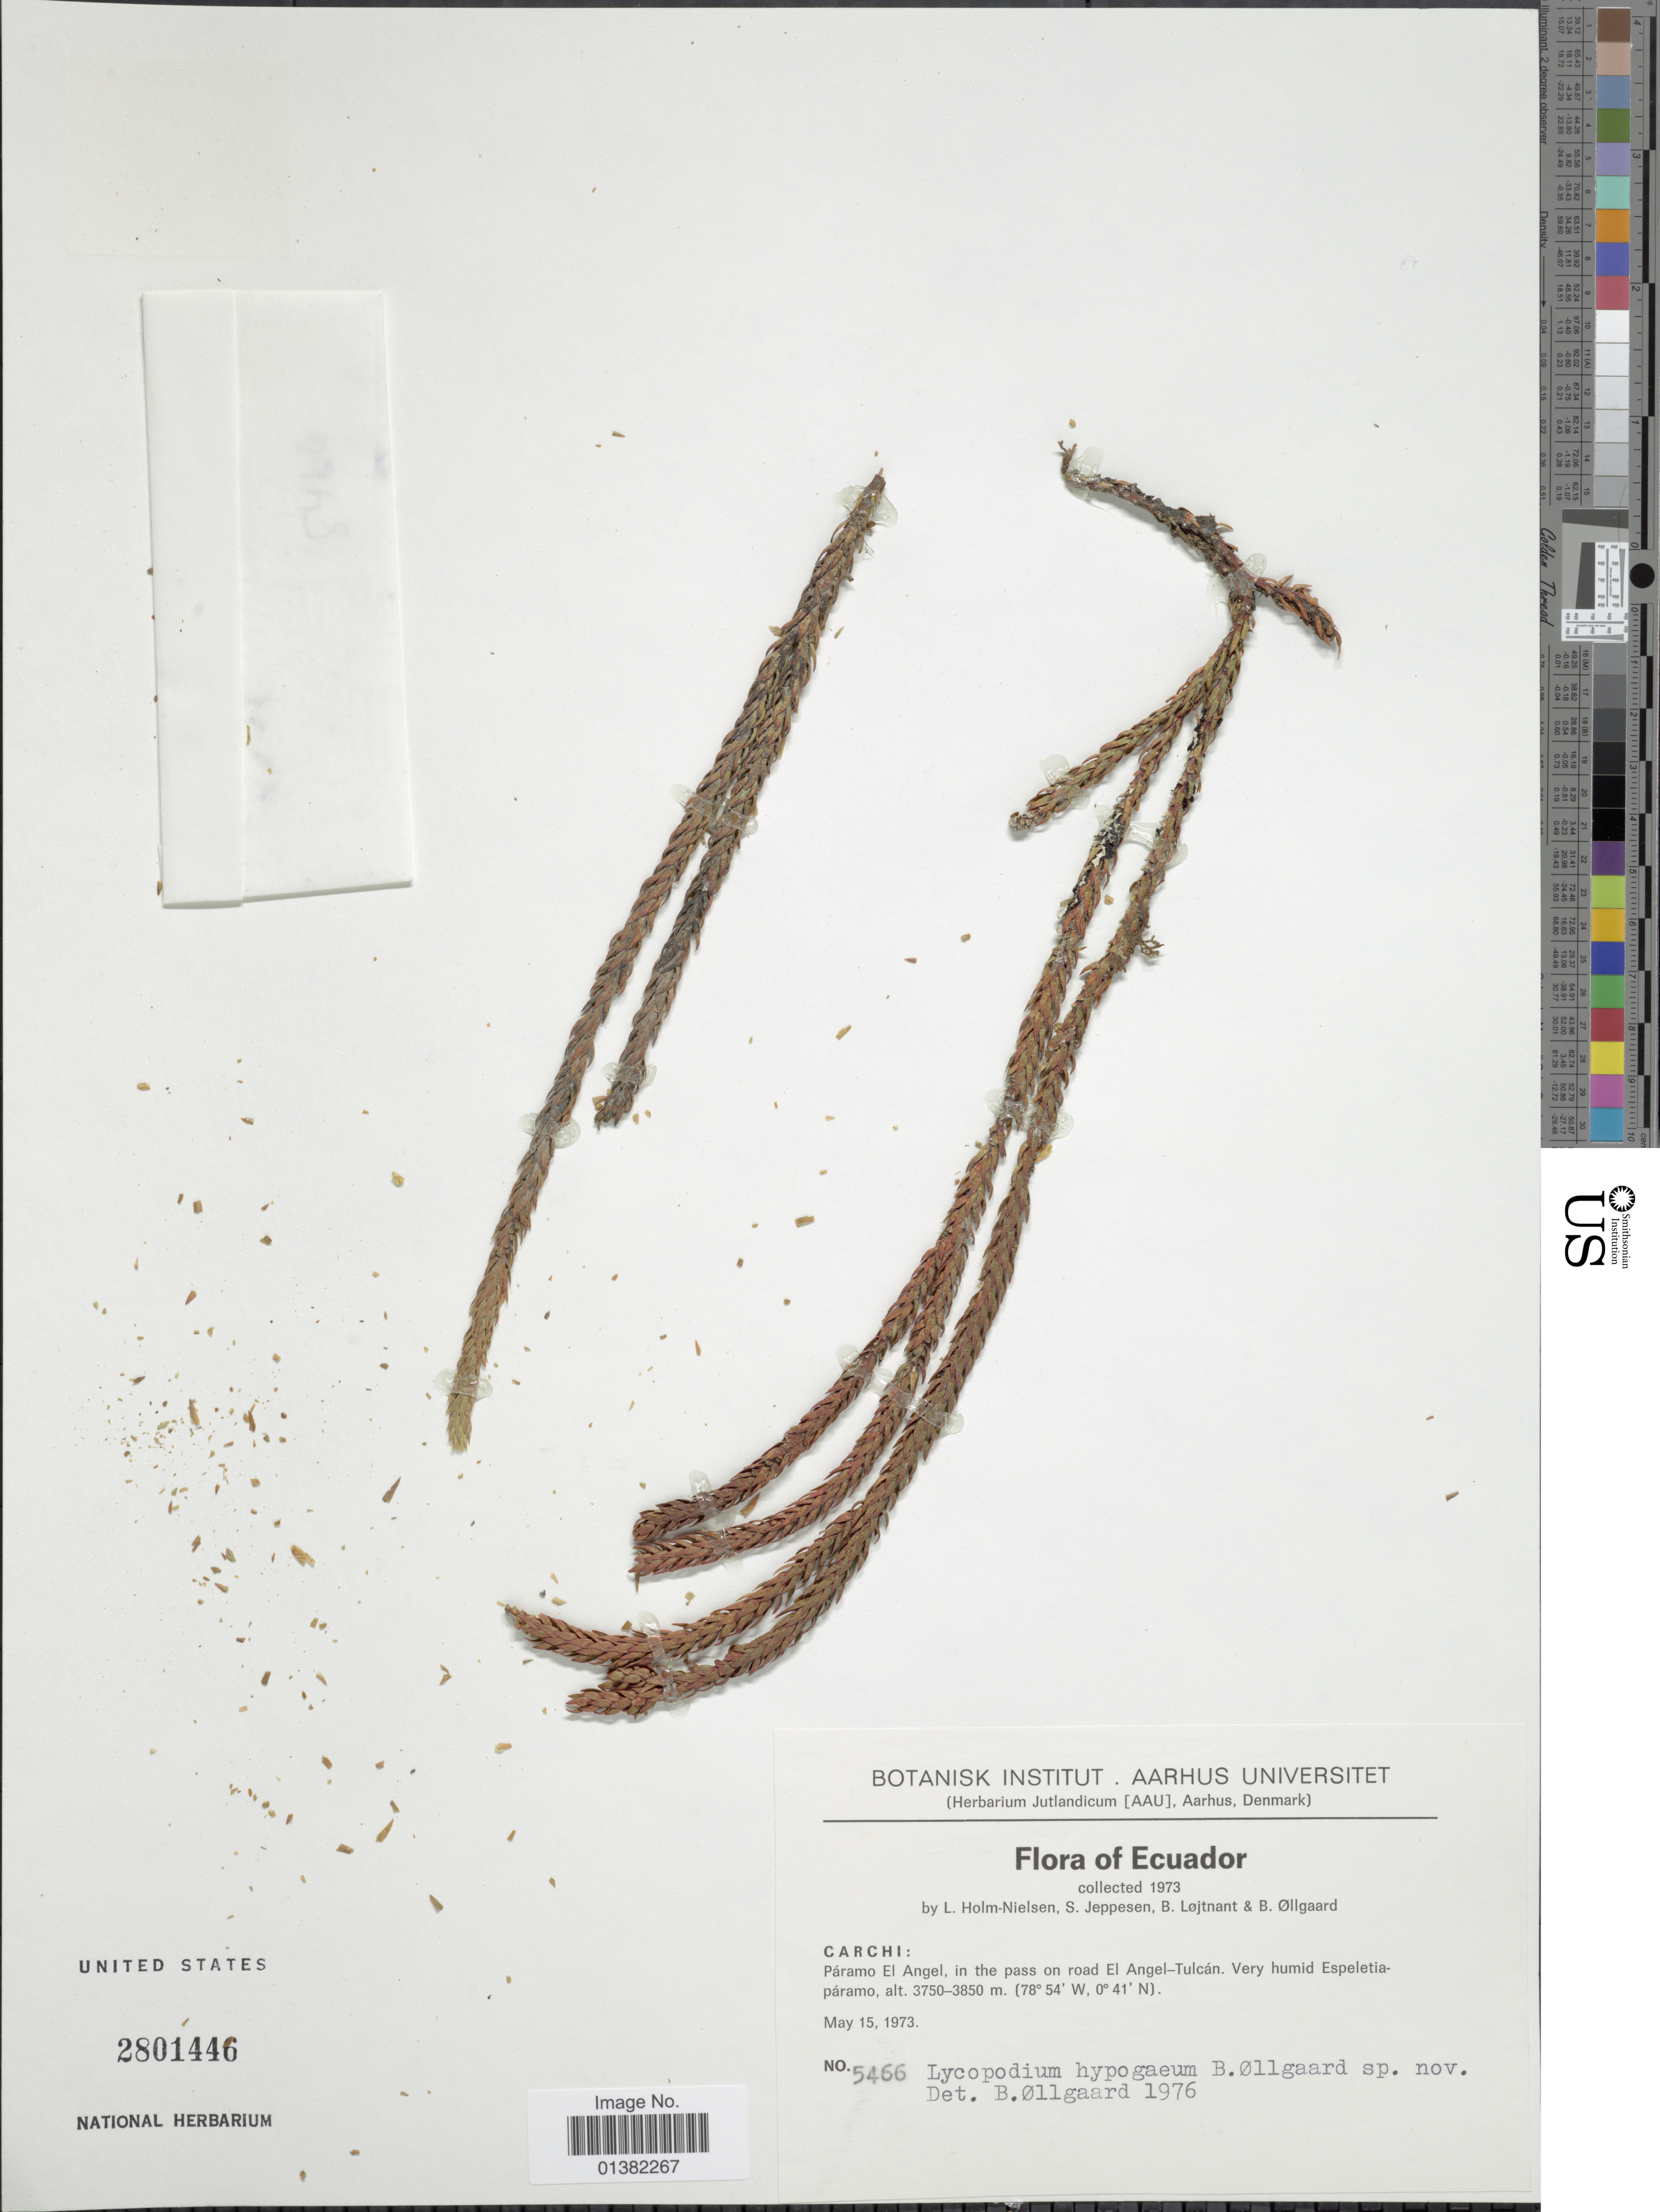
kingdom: Plantae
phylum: Tracheophyta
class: Lycopodiopsida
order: Lycopodiales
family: Lycopodiaceae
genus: Phlegmariurus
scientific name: Phlegmariurus hypogaeus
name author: (B. Øllg.) B. Øllg.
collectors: L. B. Holm-Nielsen, S. Jeppesen, B. Löjtnant & B. Øllgaard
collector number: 5466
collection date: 1973-05-15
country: Ecuador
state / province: Carchi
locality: Páramo E; Angel, in the pass on road El Angel-Tulcán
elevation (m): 3750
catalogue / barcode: US 2801446